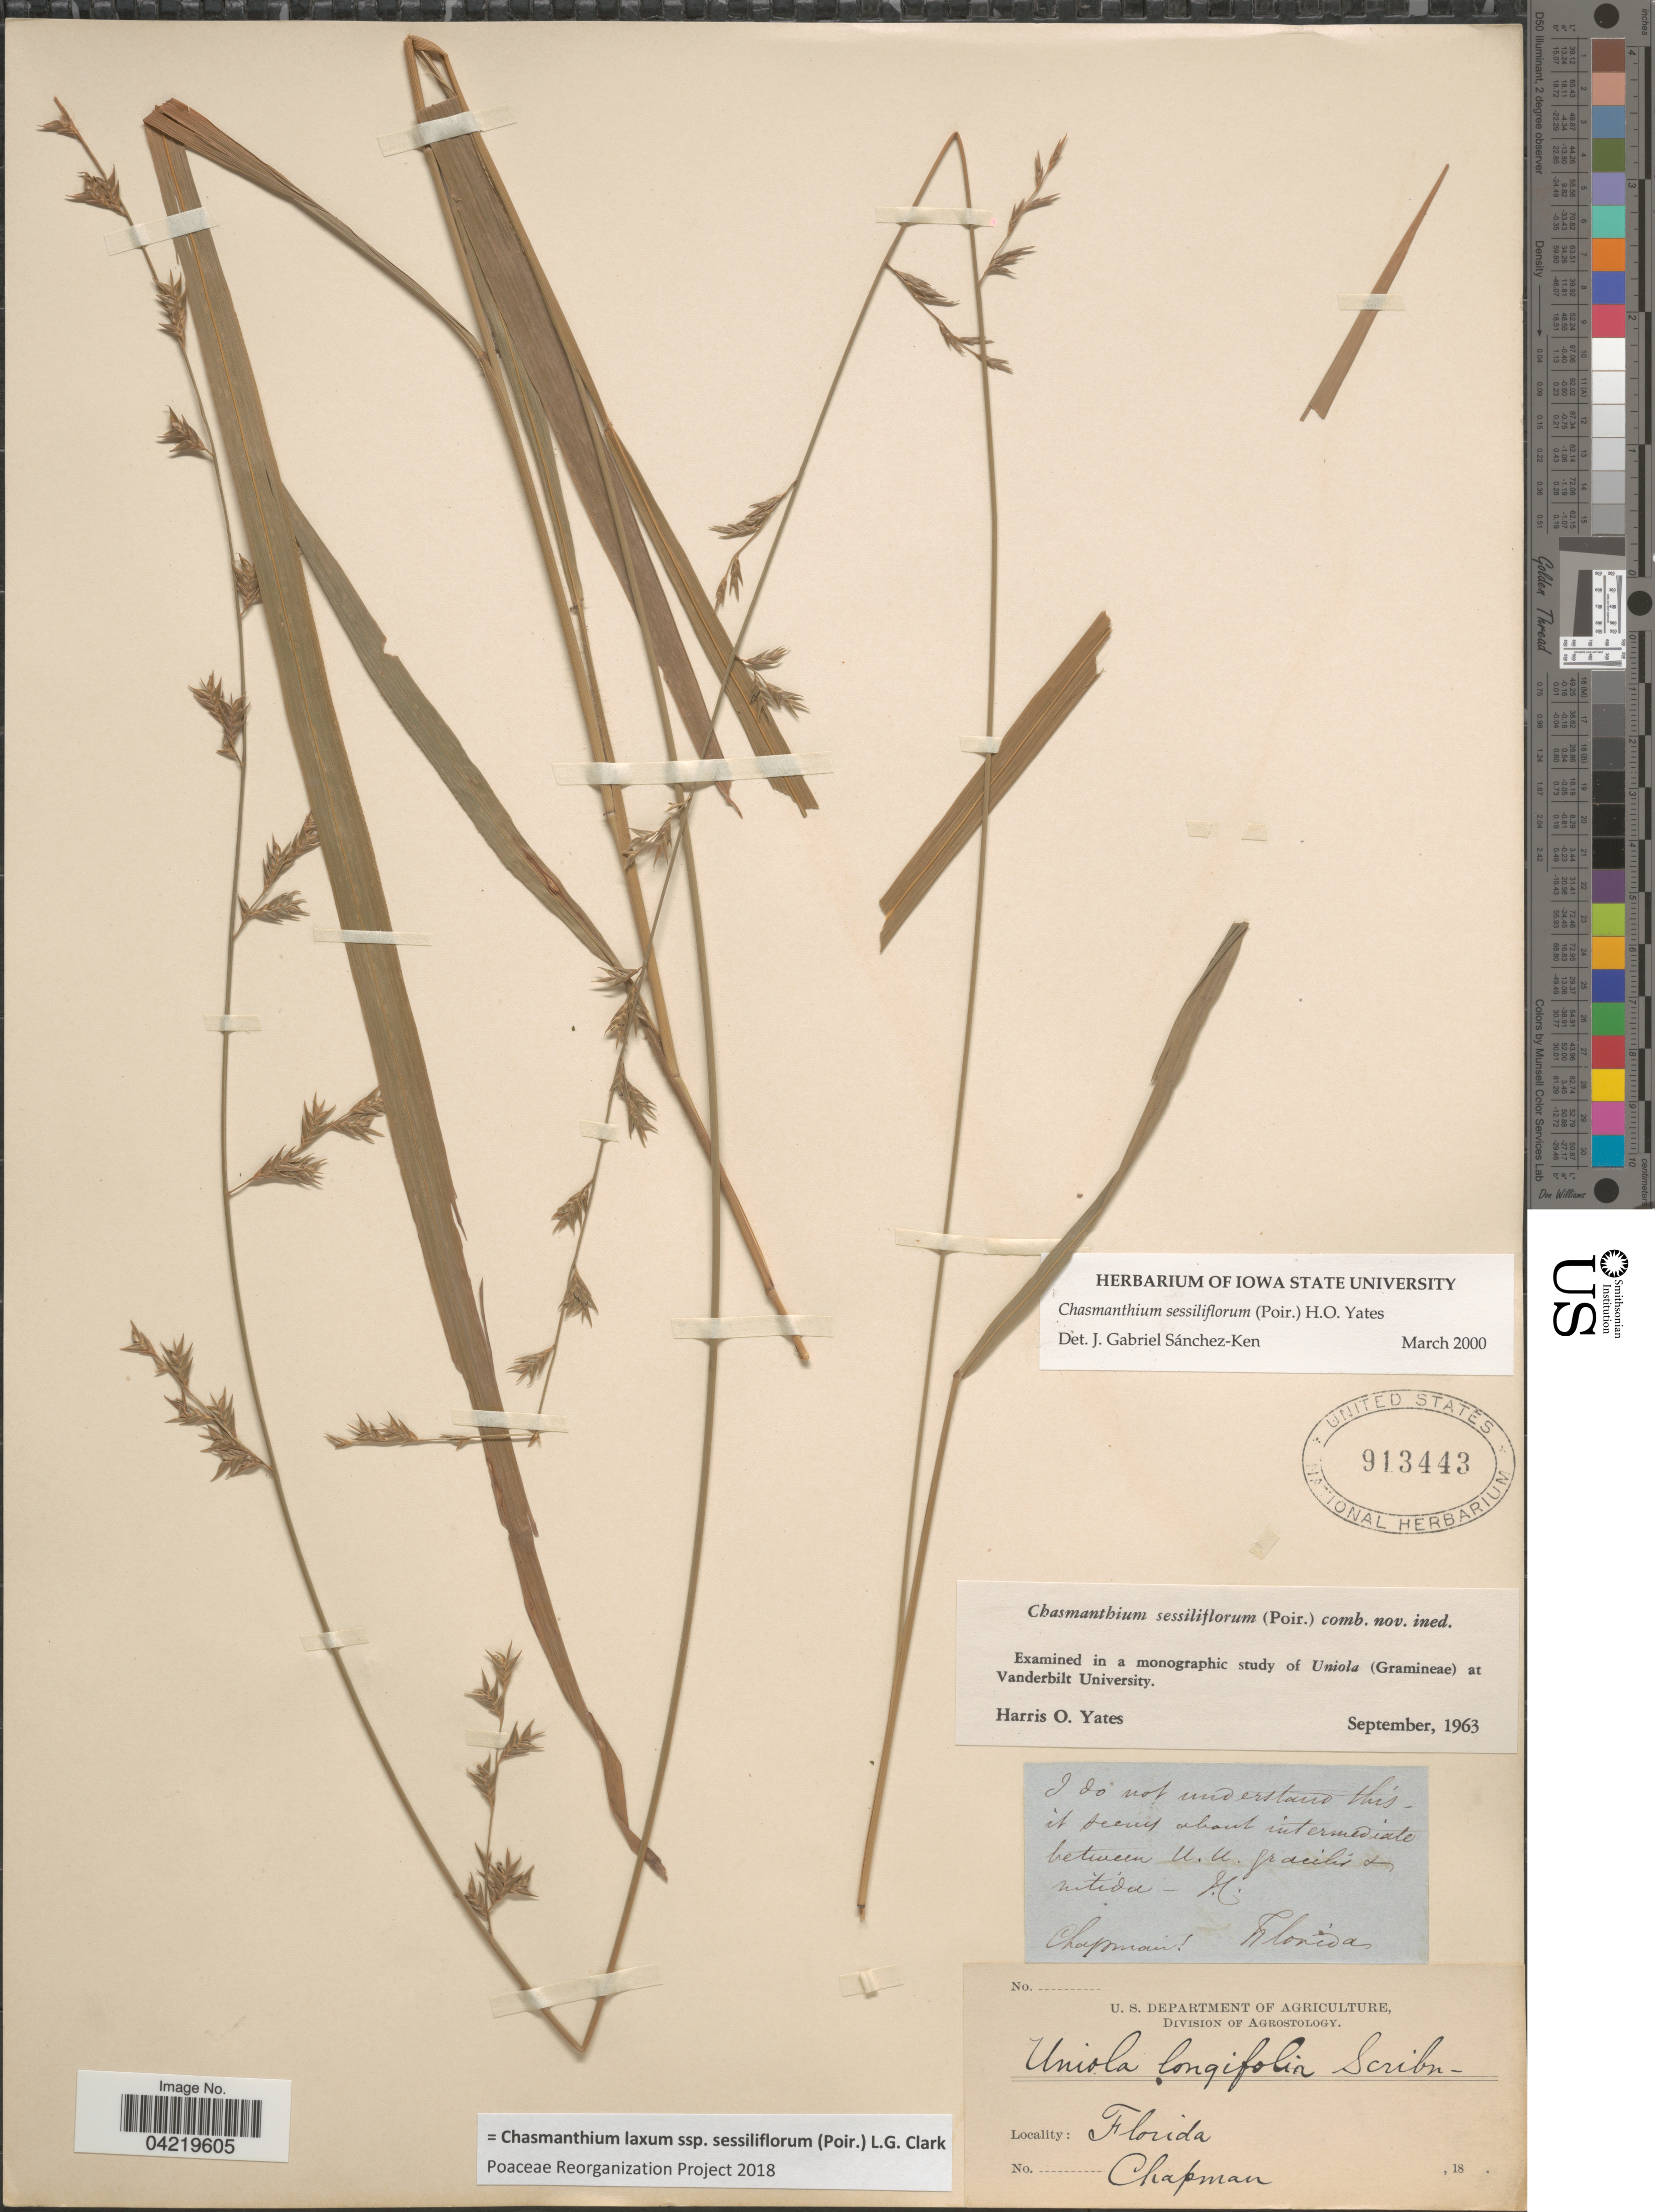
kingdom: Plantae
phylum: Tracheophyta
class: Liliopsida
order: Poales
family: Poaceae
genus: Chasmanthium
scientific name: Chasmanthium laxum subsp. sessiliflorum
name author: (L.) H.O. Yates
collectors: A. Chapman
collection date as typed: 18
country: United States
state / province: Florida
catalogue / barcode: US 913443